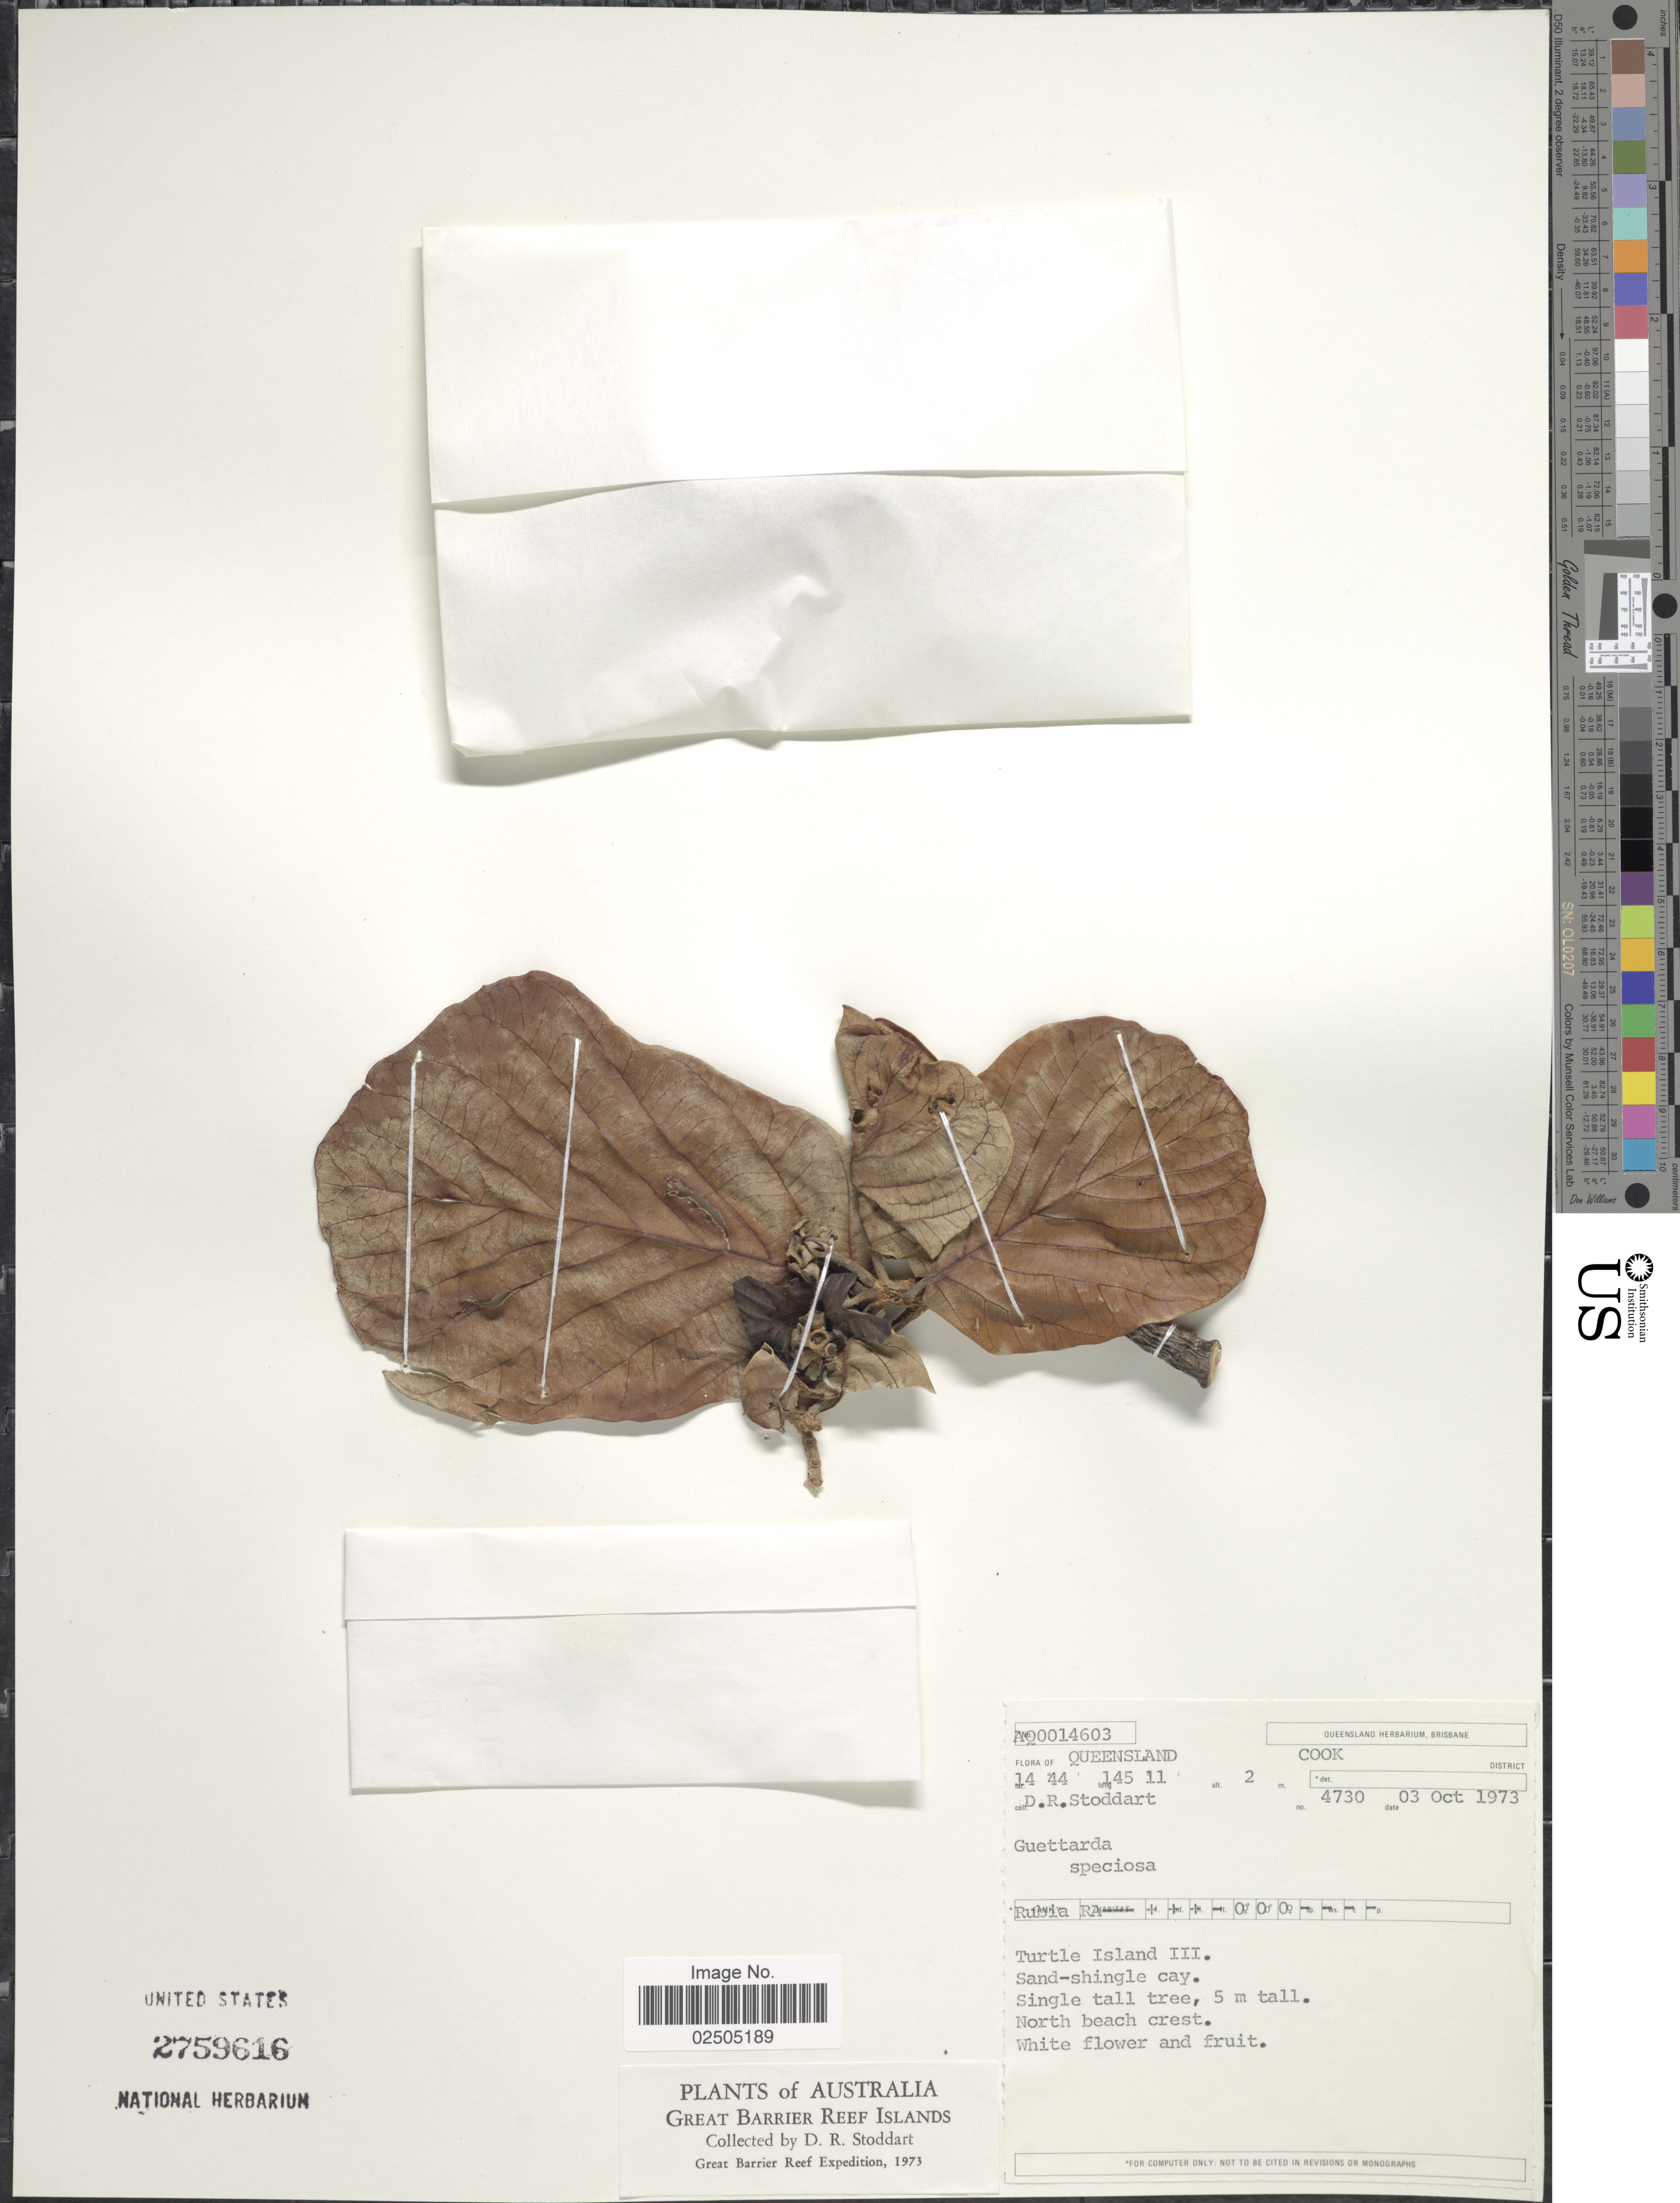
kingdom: Plantae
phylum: Tracheophyta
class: Magnoliopsida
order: Gentianales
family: Rubiaceae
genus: Guettarda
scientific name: Guettarda speciosa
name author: L.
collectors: D. R. Stoddart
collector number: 4730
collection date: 1973-10-03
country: Australia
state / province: Queensland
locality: Cook District, Turtle Island III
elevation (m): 2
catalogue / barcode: US 2759616